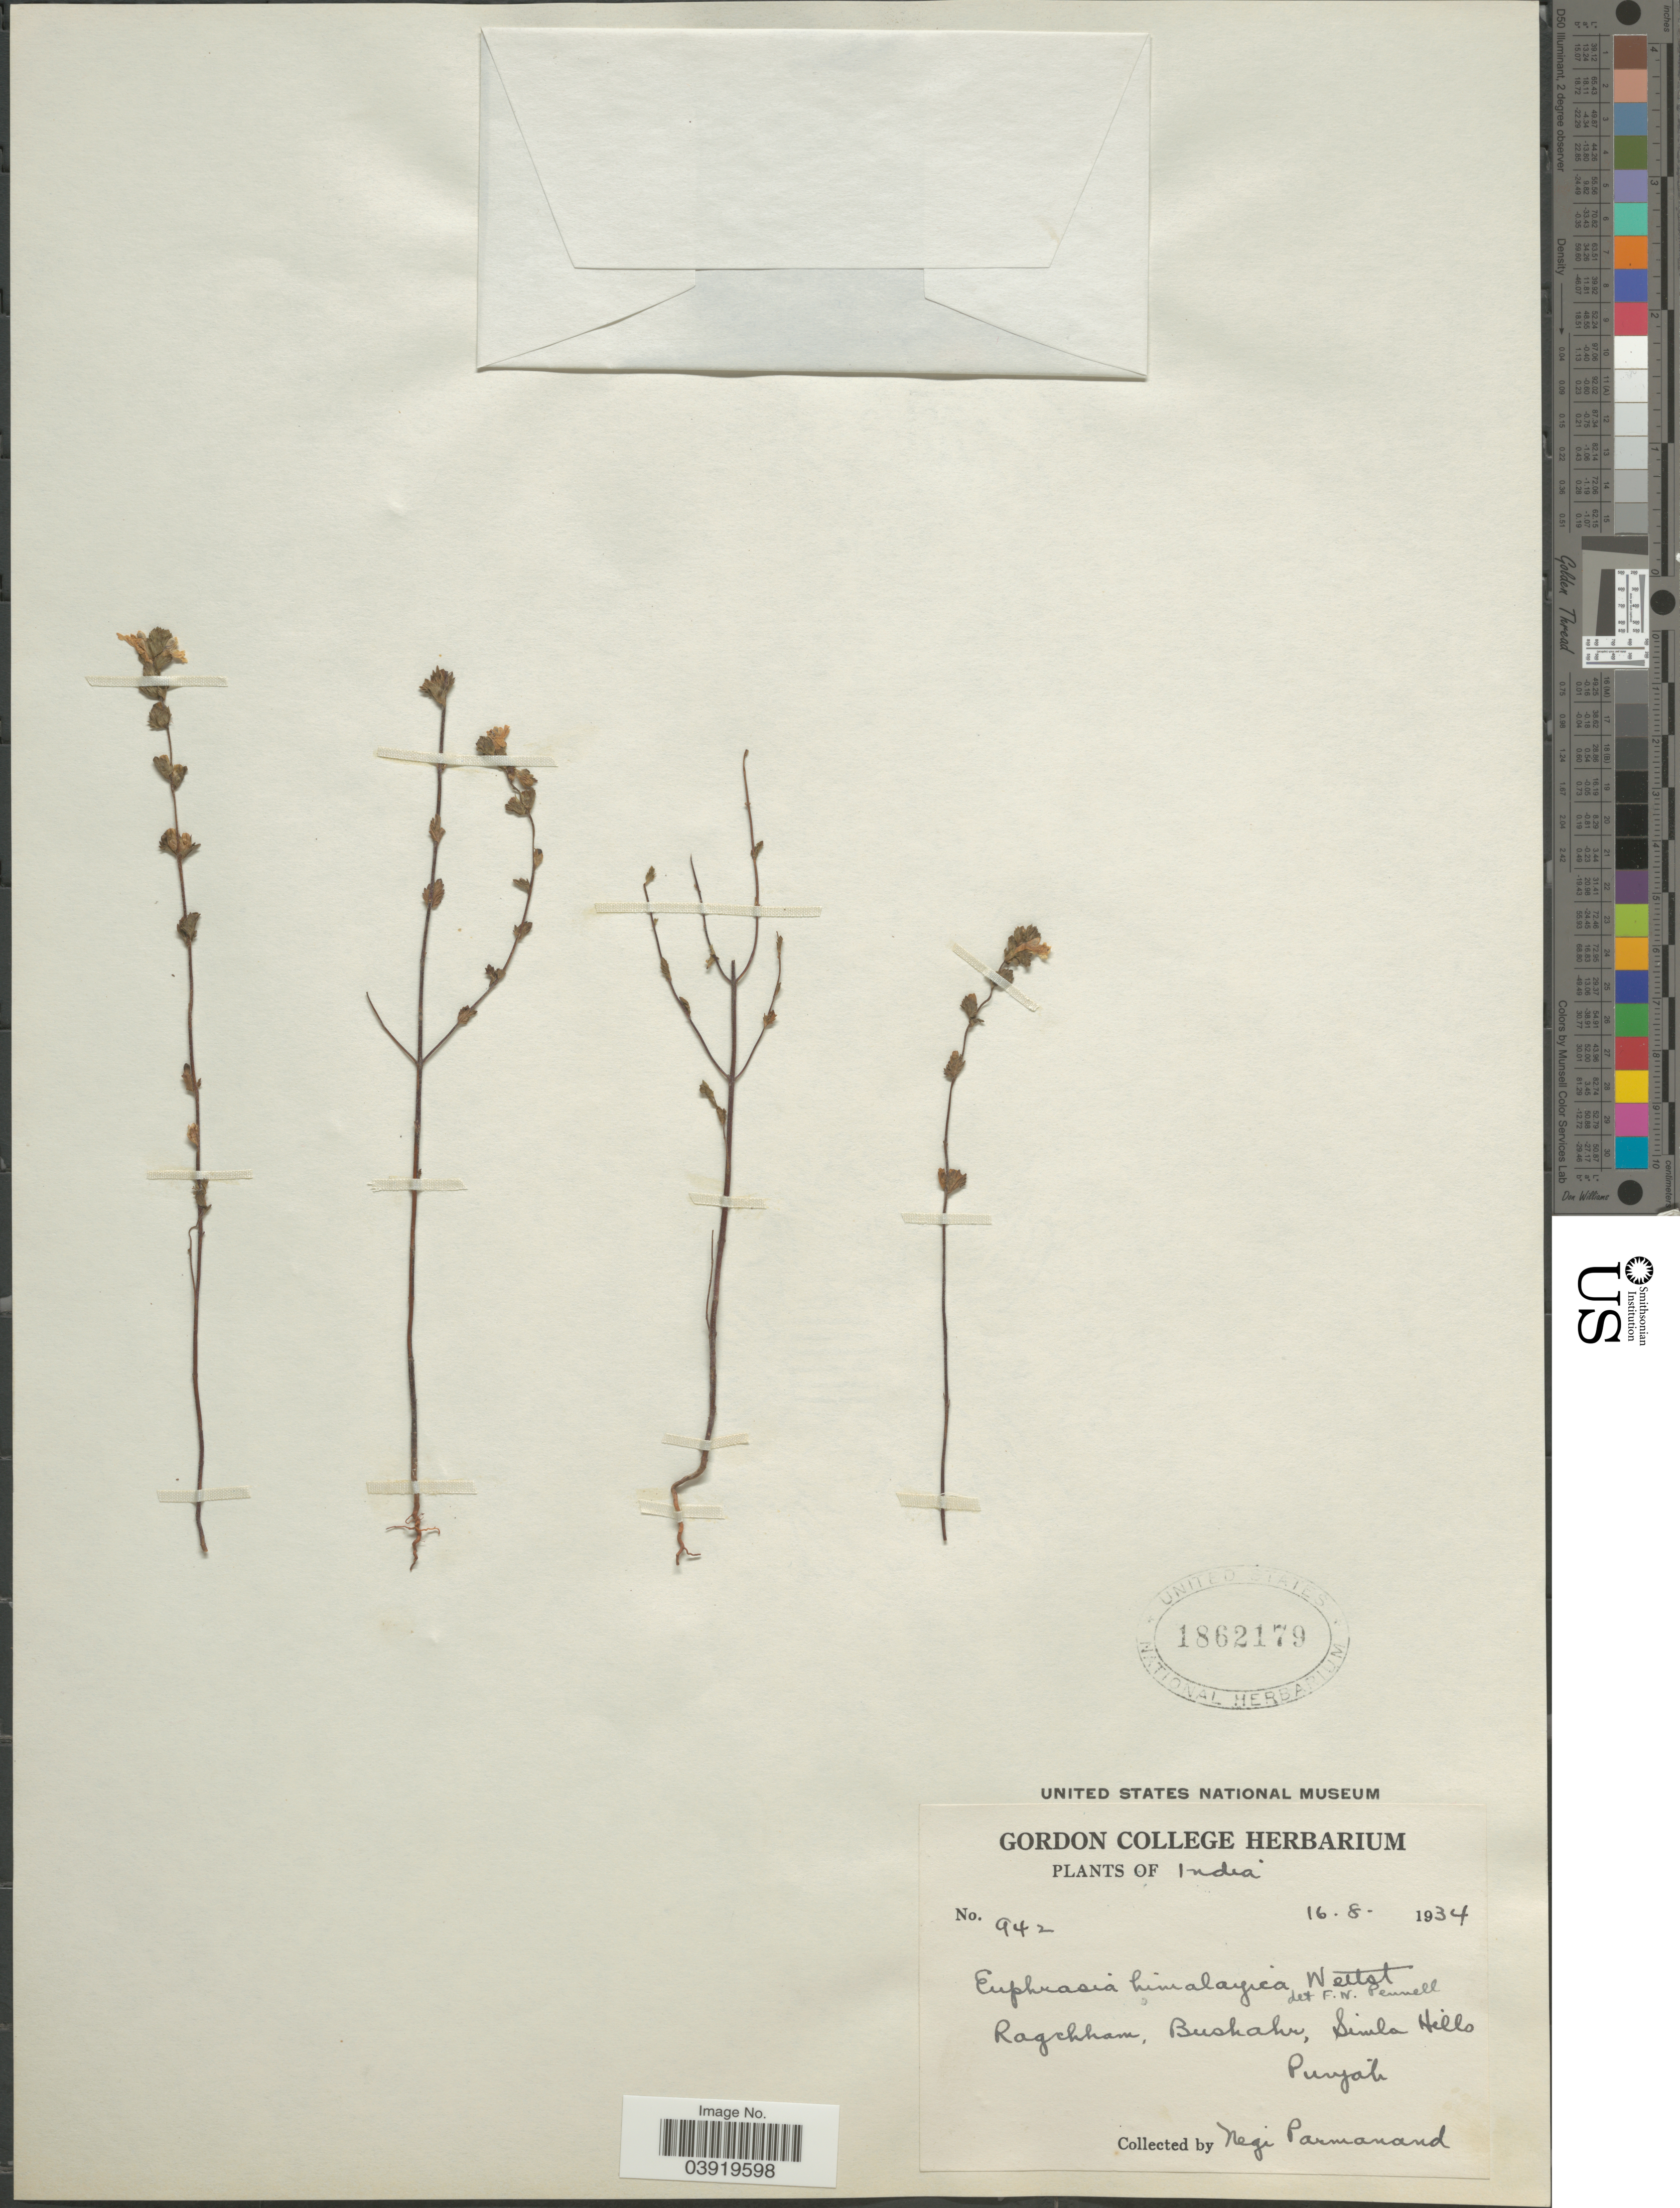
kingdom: Plantae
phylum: Tracheophyta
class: Magnoliopsida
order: Lamiales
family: Orobanchaceae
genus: Euphrasia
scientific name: Euphrasia himalayica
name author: Wettst.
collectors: N. Parmanand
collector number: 942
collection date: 1934-08-16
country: India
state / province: Himachal Pradesh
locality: Ragchham, Bushahr, Simla Hills.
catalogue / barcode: US 1862179